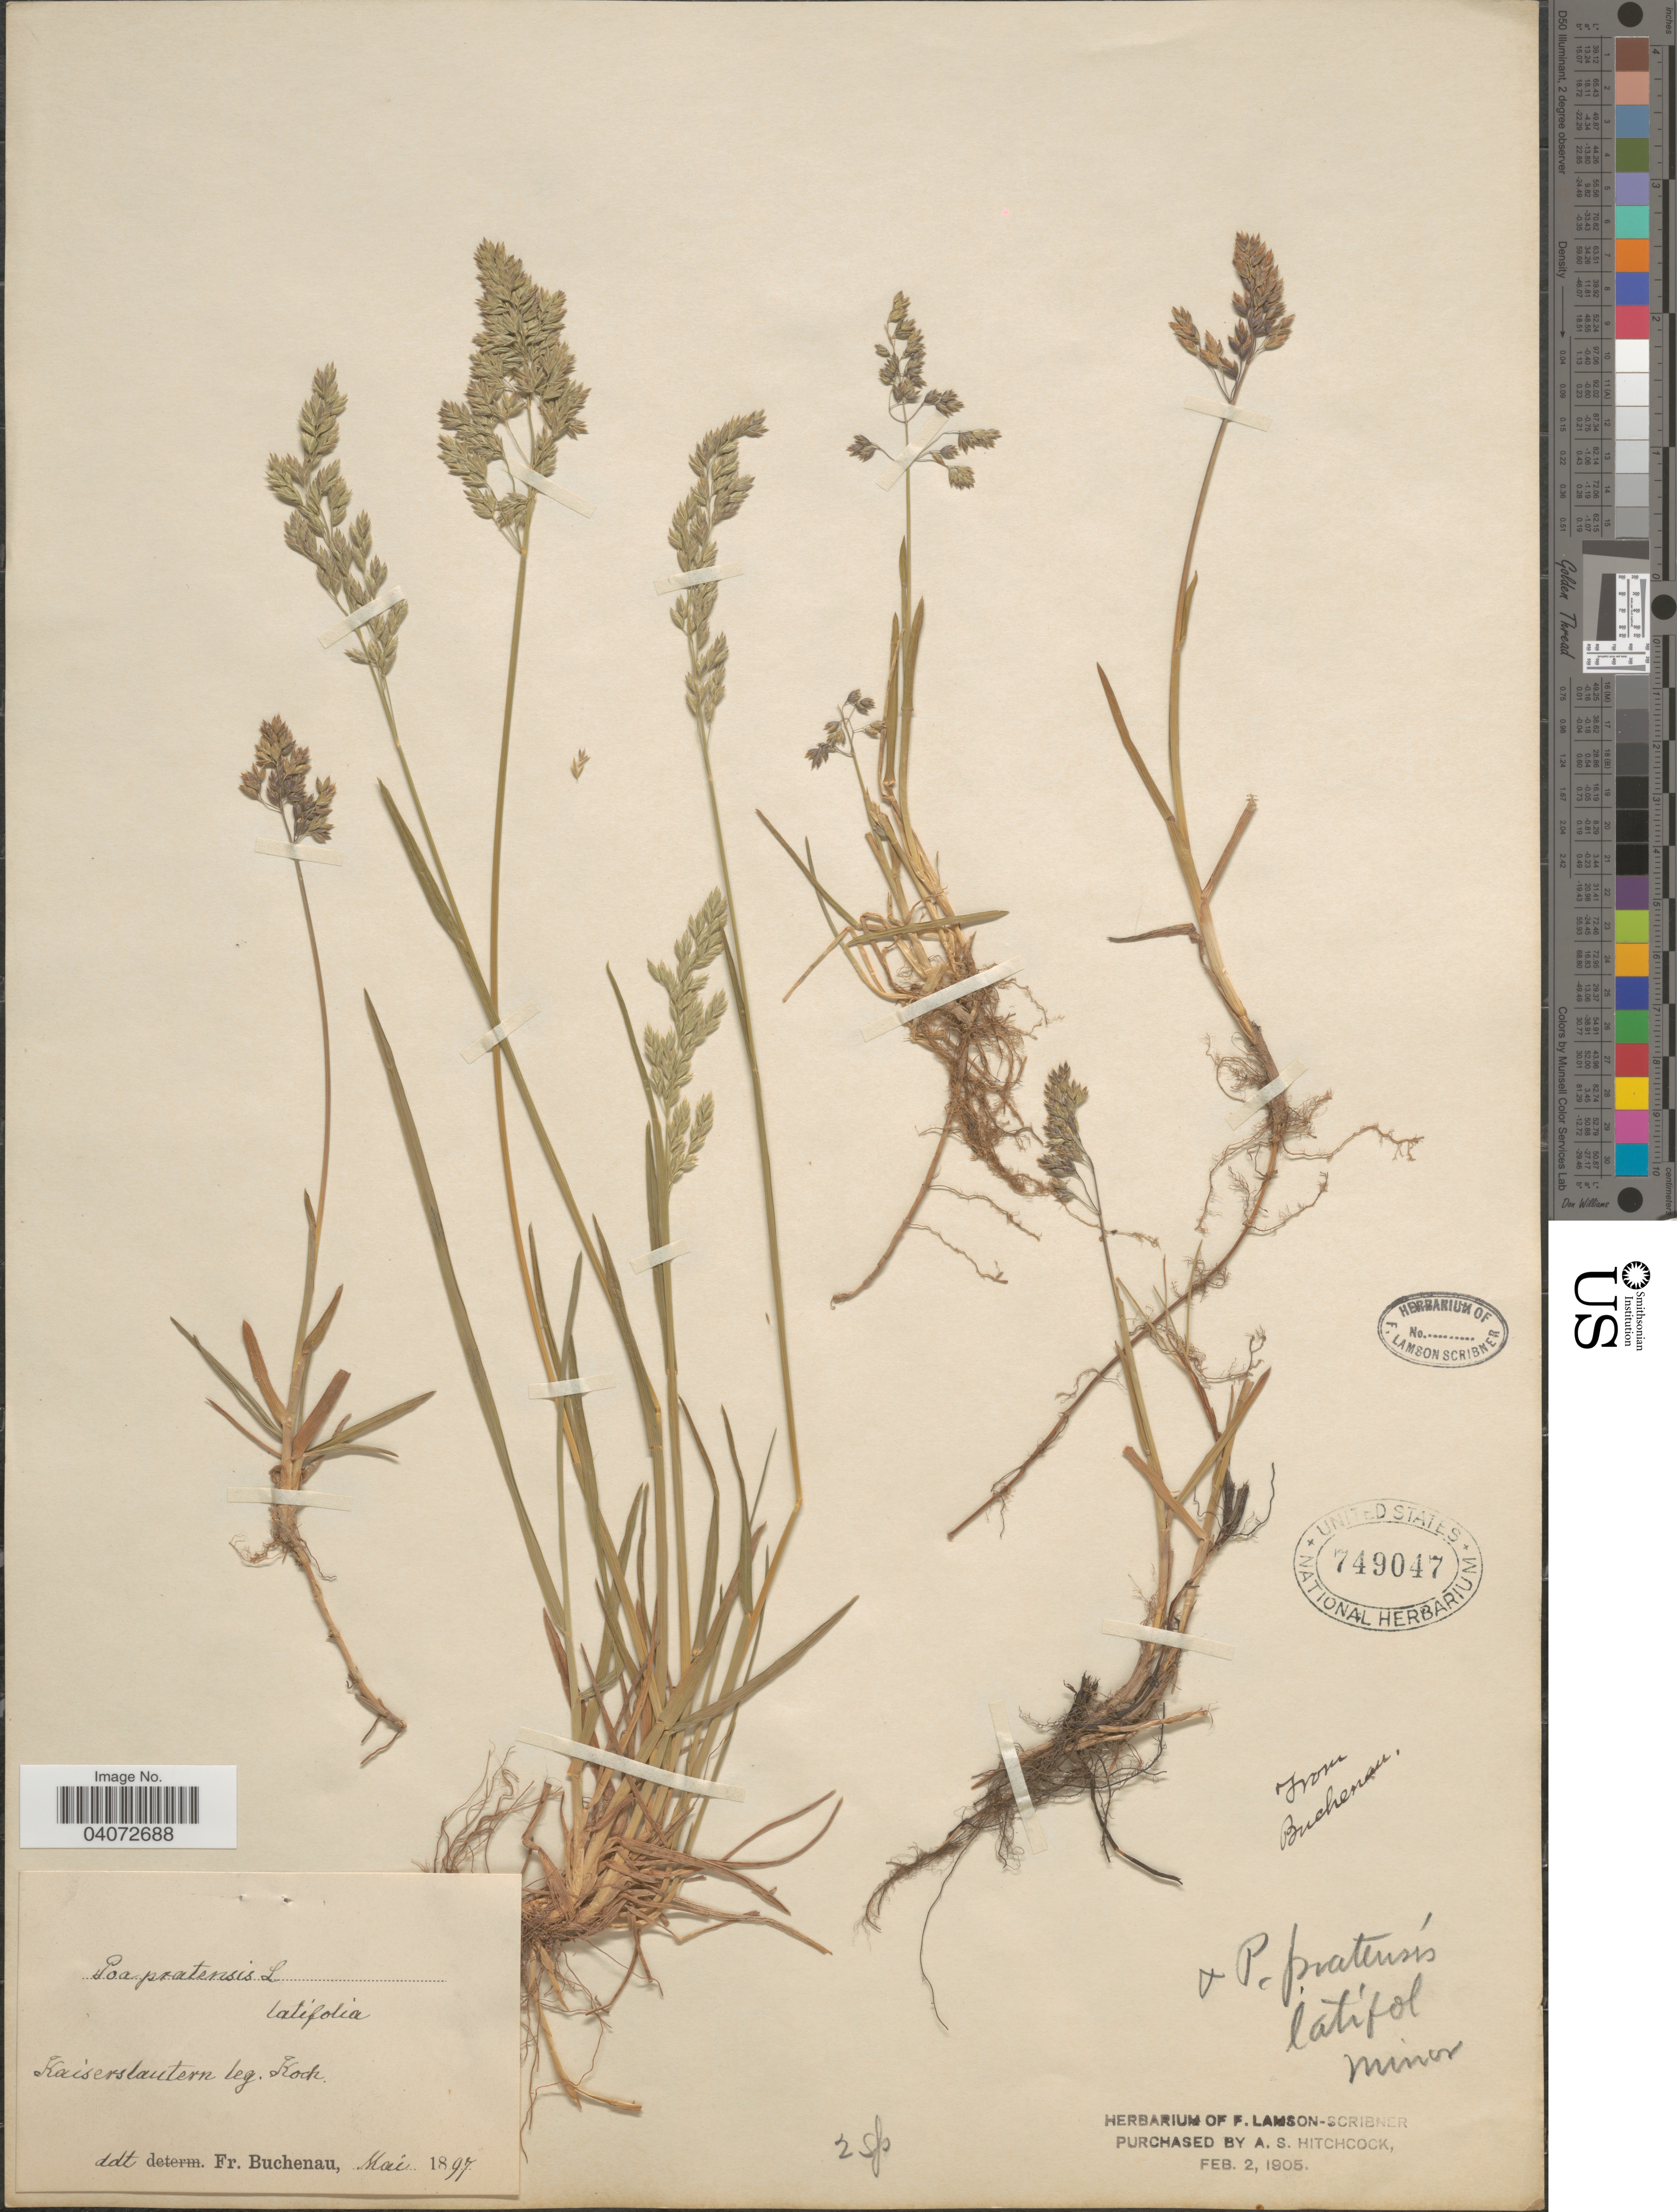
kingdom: Plantae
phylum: Tracheophyta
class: Liliopsida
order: Poales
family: Poaceae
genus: Poa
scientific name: Poa pratensis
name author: L.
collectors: -- Koch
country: Germany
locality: Kaiserslautern.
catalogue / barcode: US 749047